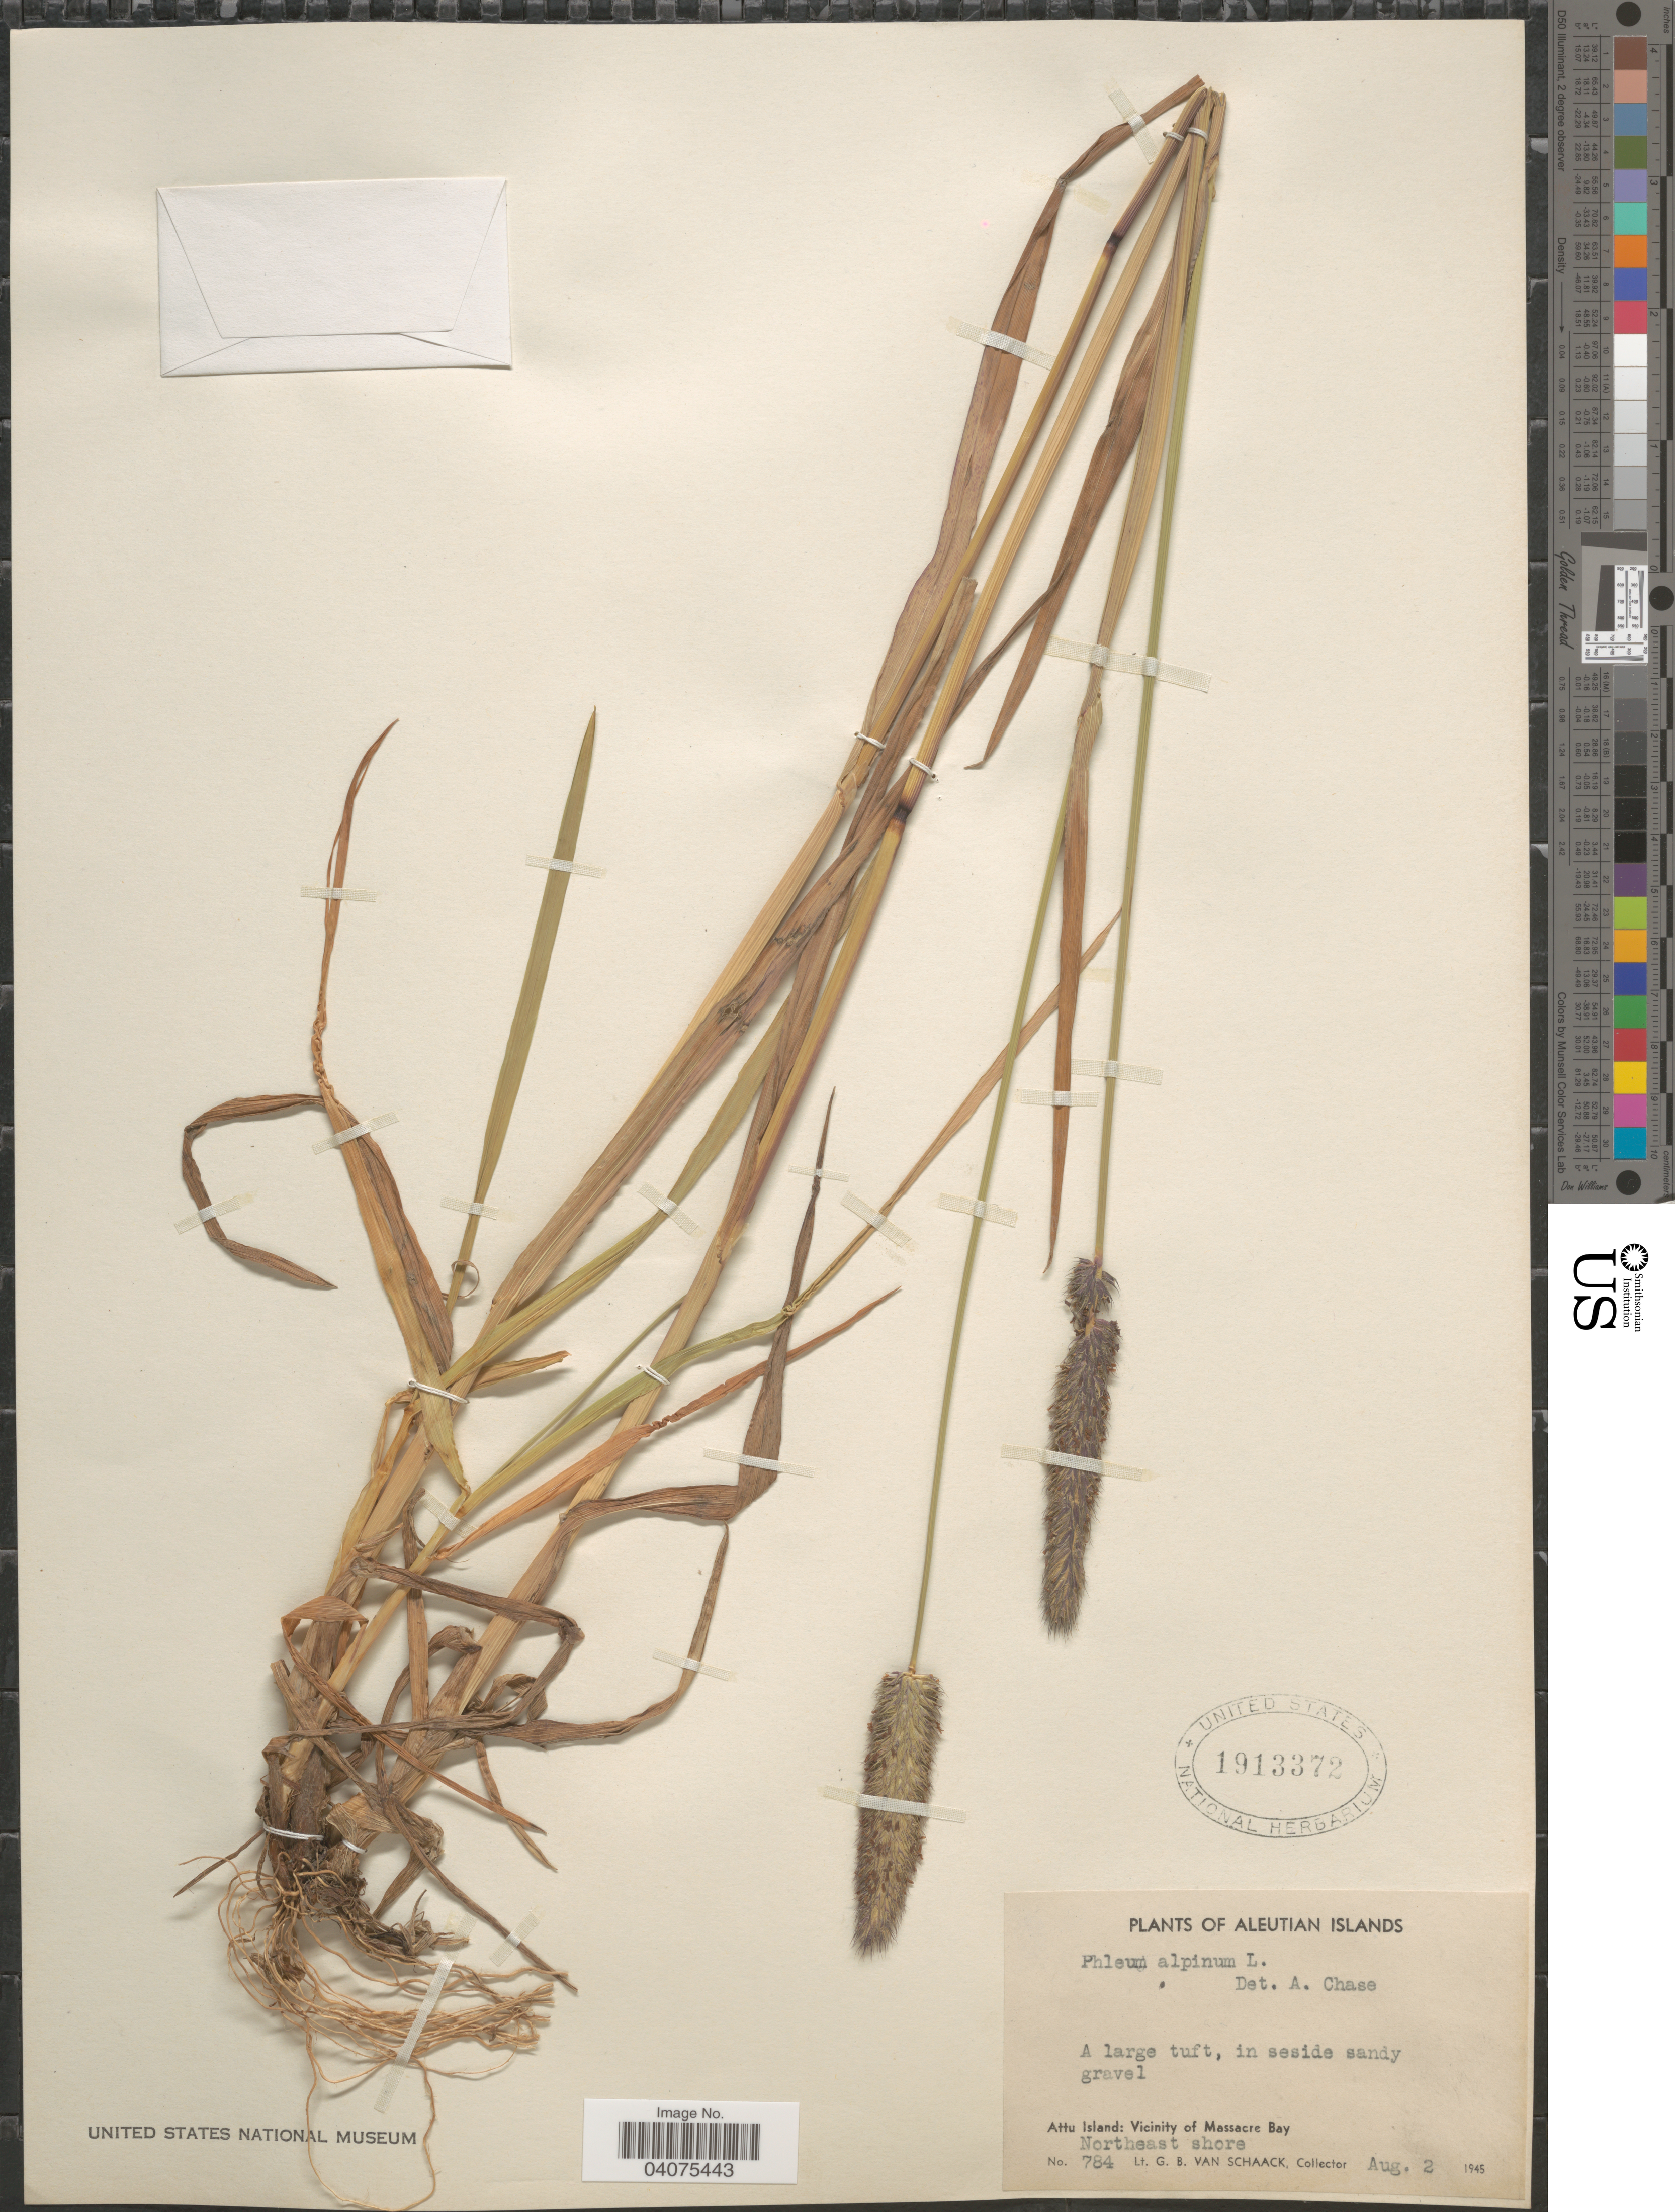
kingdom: Plantae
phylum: Tracheophyta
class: Liliopsida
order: Poales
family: Poaceae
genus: Phleum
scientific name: Phleum alpinum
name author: L.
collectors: G. Van Schaack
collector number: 784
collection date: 1945-08-02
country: United States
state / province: Alaska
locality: Aleutian Islands. Attu Island: Vicinity of Massacre Bay. Northeast shore.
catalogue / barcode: US 1913372